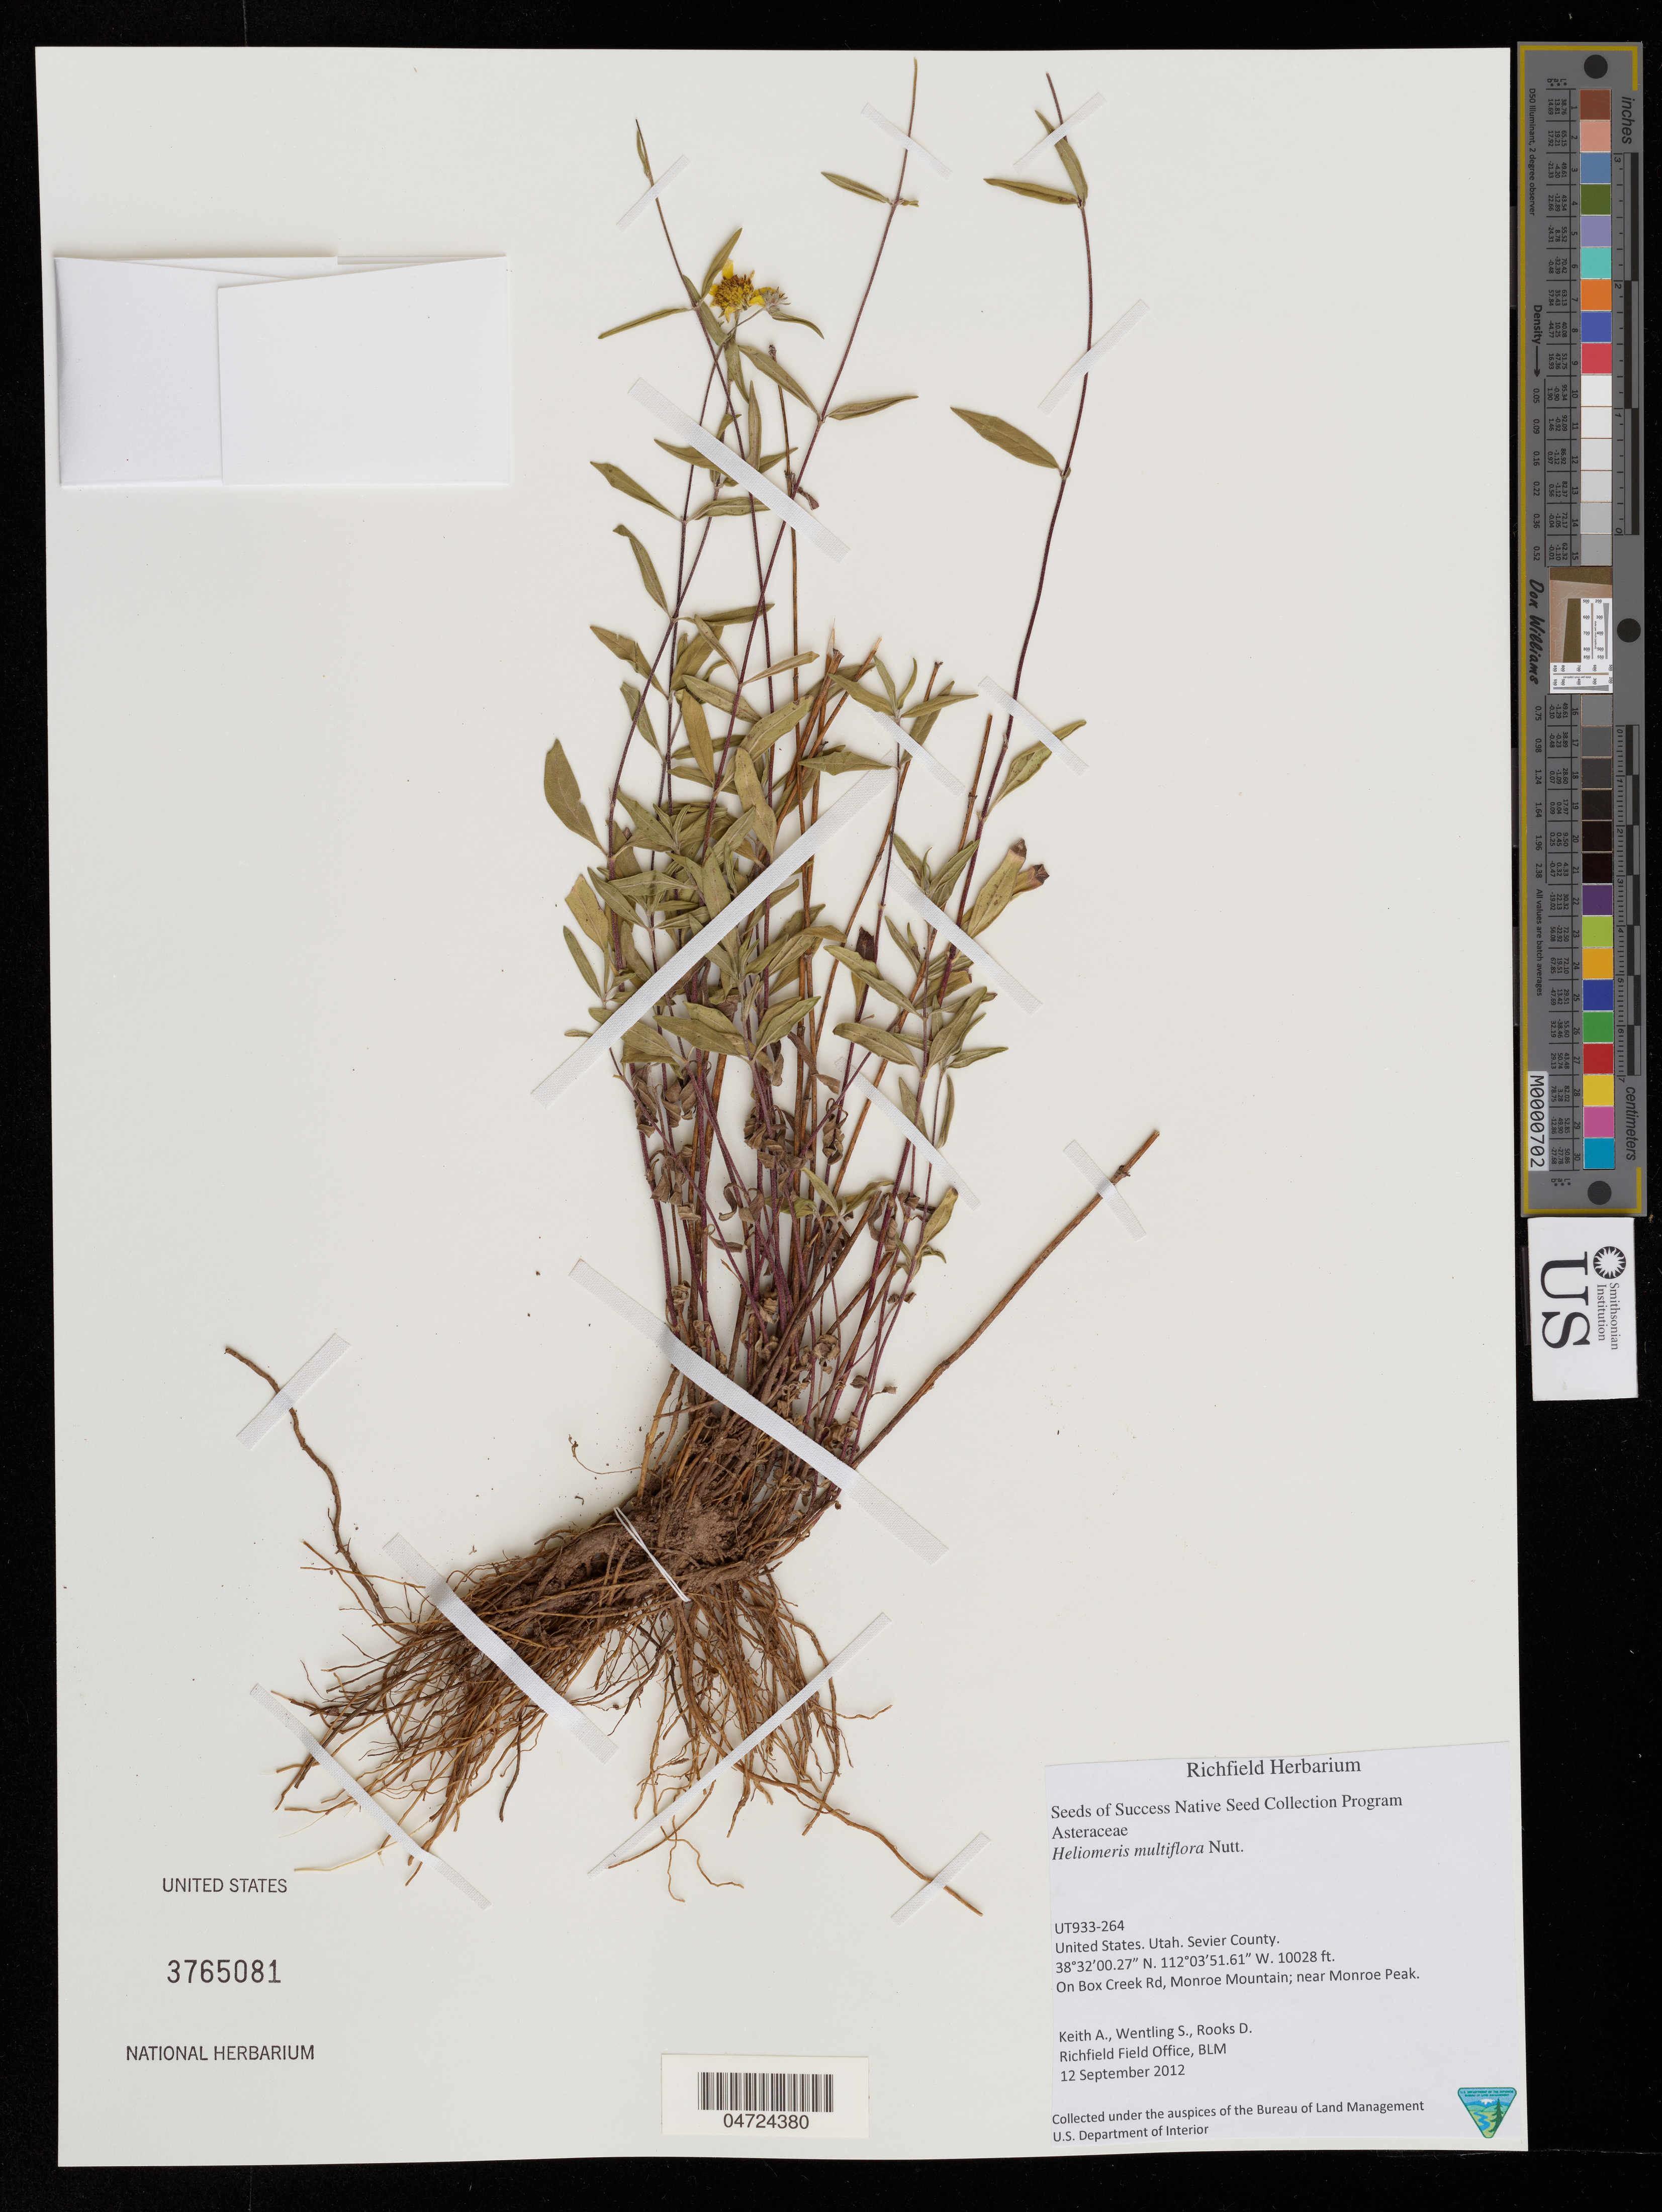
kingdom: Plantae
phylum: Tracheophyta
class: Magnoliopsida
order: Asterales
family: Asteraceae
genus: Heliomeris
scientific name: Heliomeris multiflora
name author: Nutt.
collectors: A. Keith, S. Wentling & D. Rooks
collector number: UT933-264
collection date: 2012-09-12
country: United States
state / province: Utah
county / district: Sevier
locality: Sevier County. On Box Creek Rd, Monroe Mountain; near Monroe Peak.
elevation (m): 3057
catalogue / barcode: US 3765081